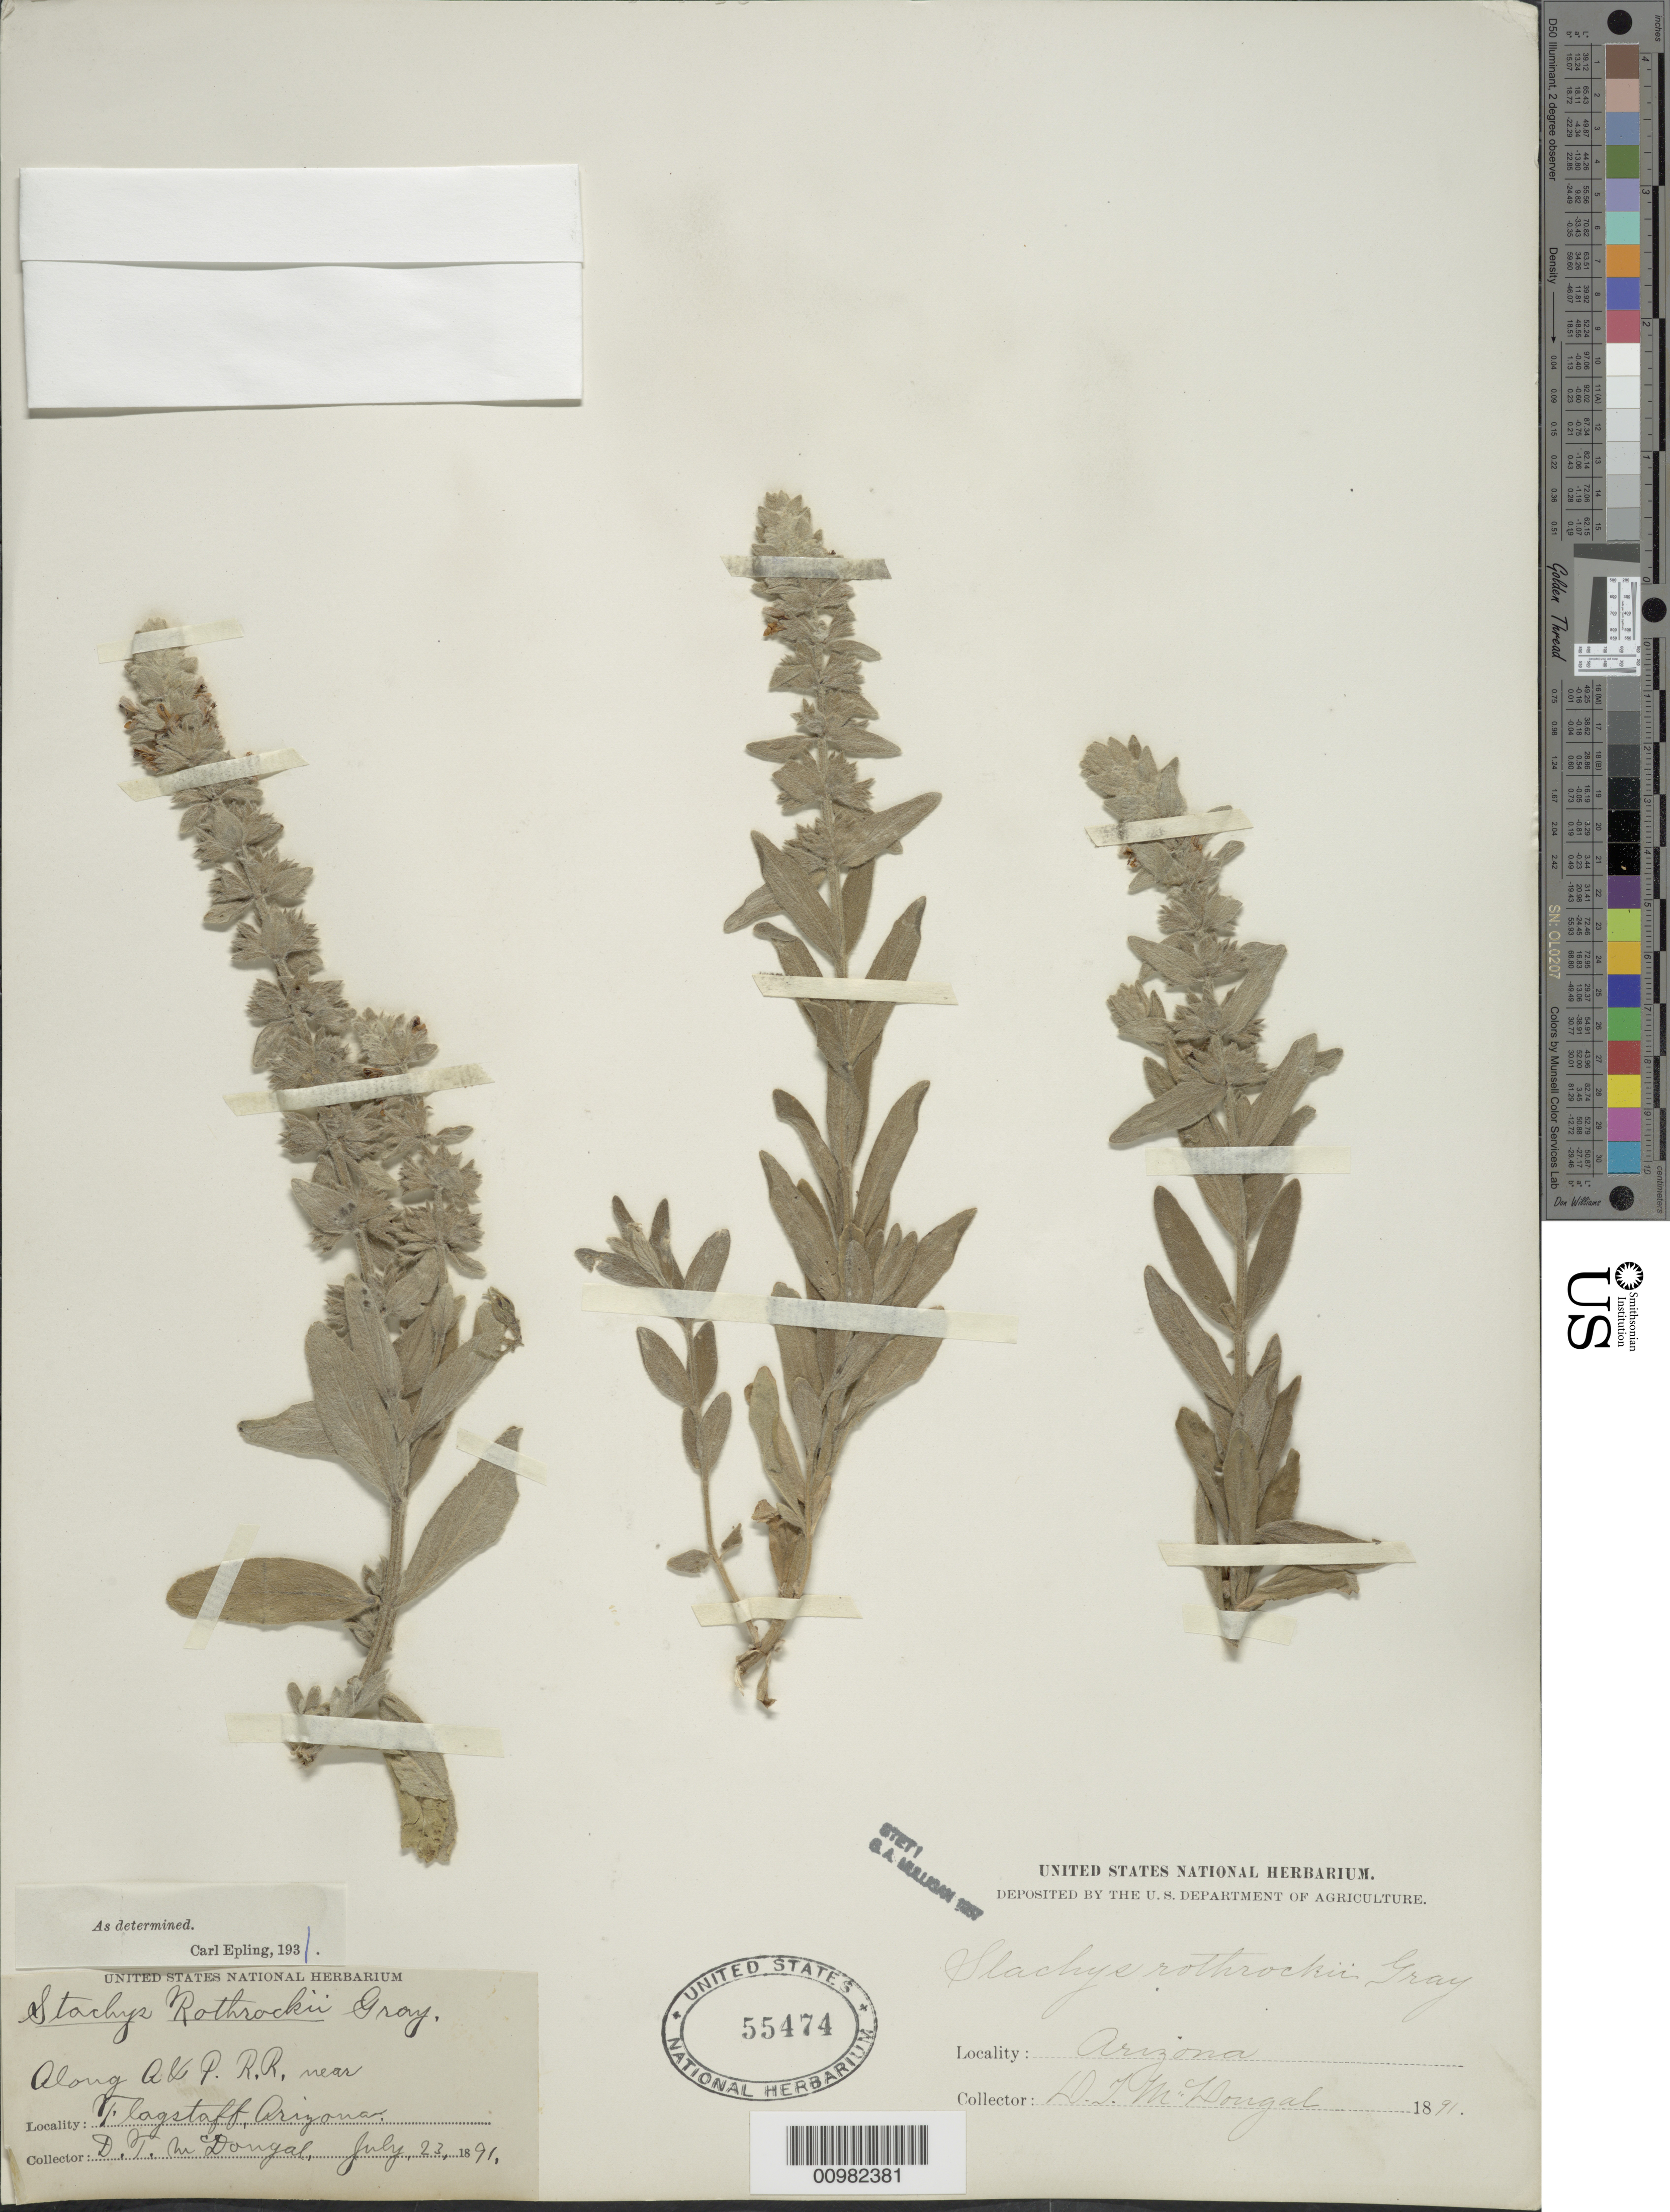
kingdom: Plantae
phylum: Tracheophyta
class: Magnoliopsida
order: Lamiales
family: Lamiaceae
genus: Stachys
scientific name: Stachys rothrockii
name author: A. Gray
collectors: D. T. MacDougal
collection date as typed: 23 Jul 1891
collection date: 1891-07-23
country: United States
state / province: Arizona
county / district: Coconino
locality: Flagstaff; Along A&P R.R.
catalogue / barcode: US 55474